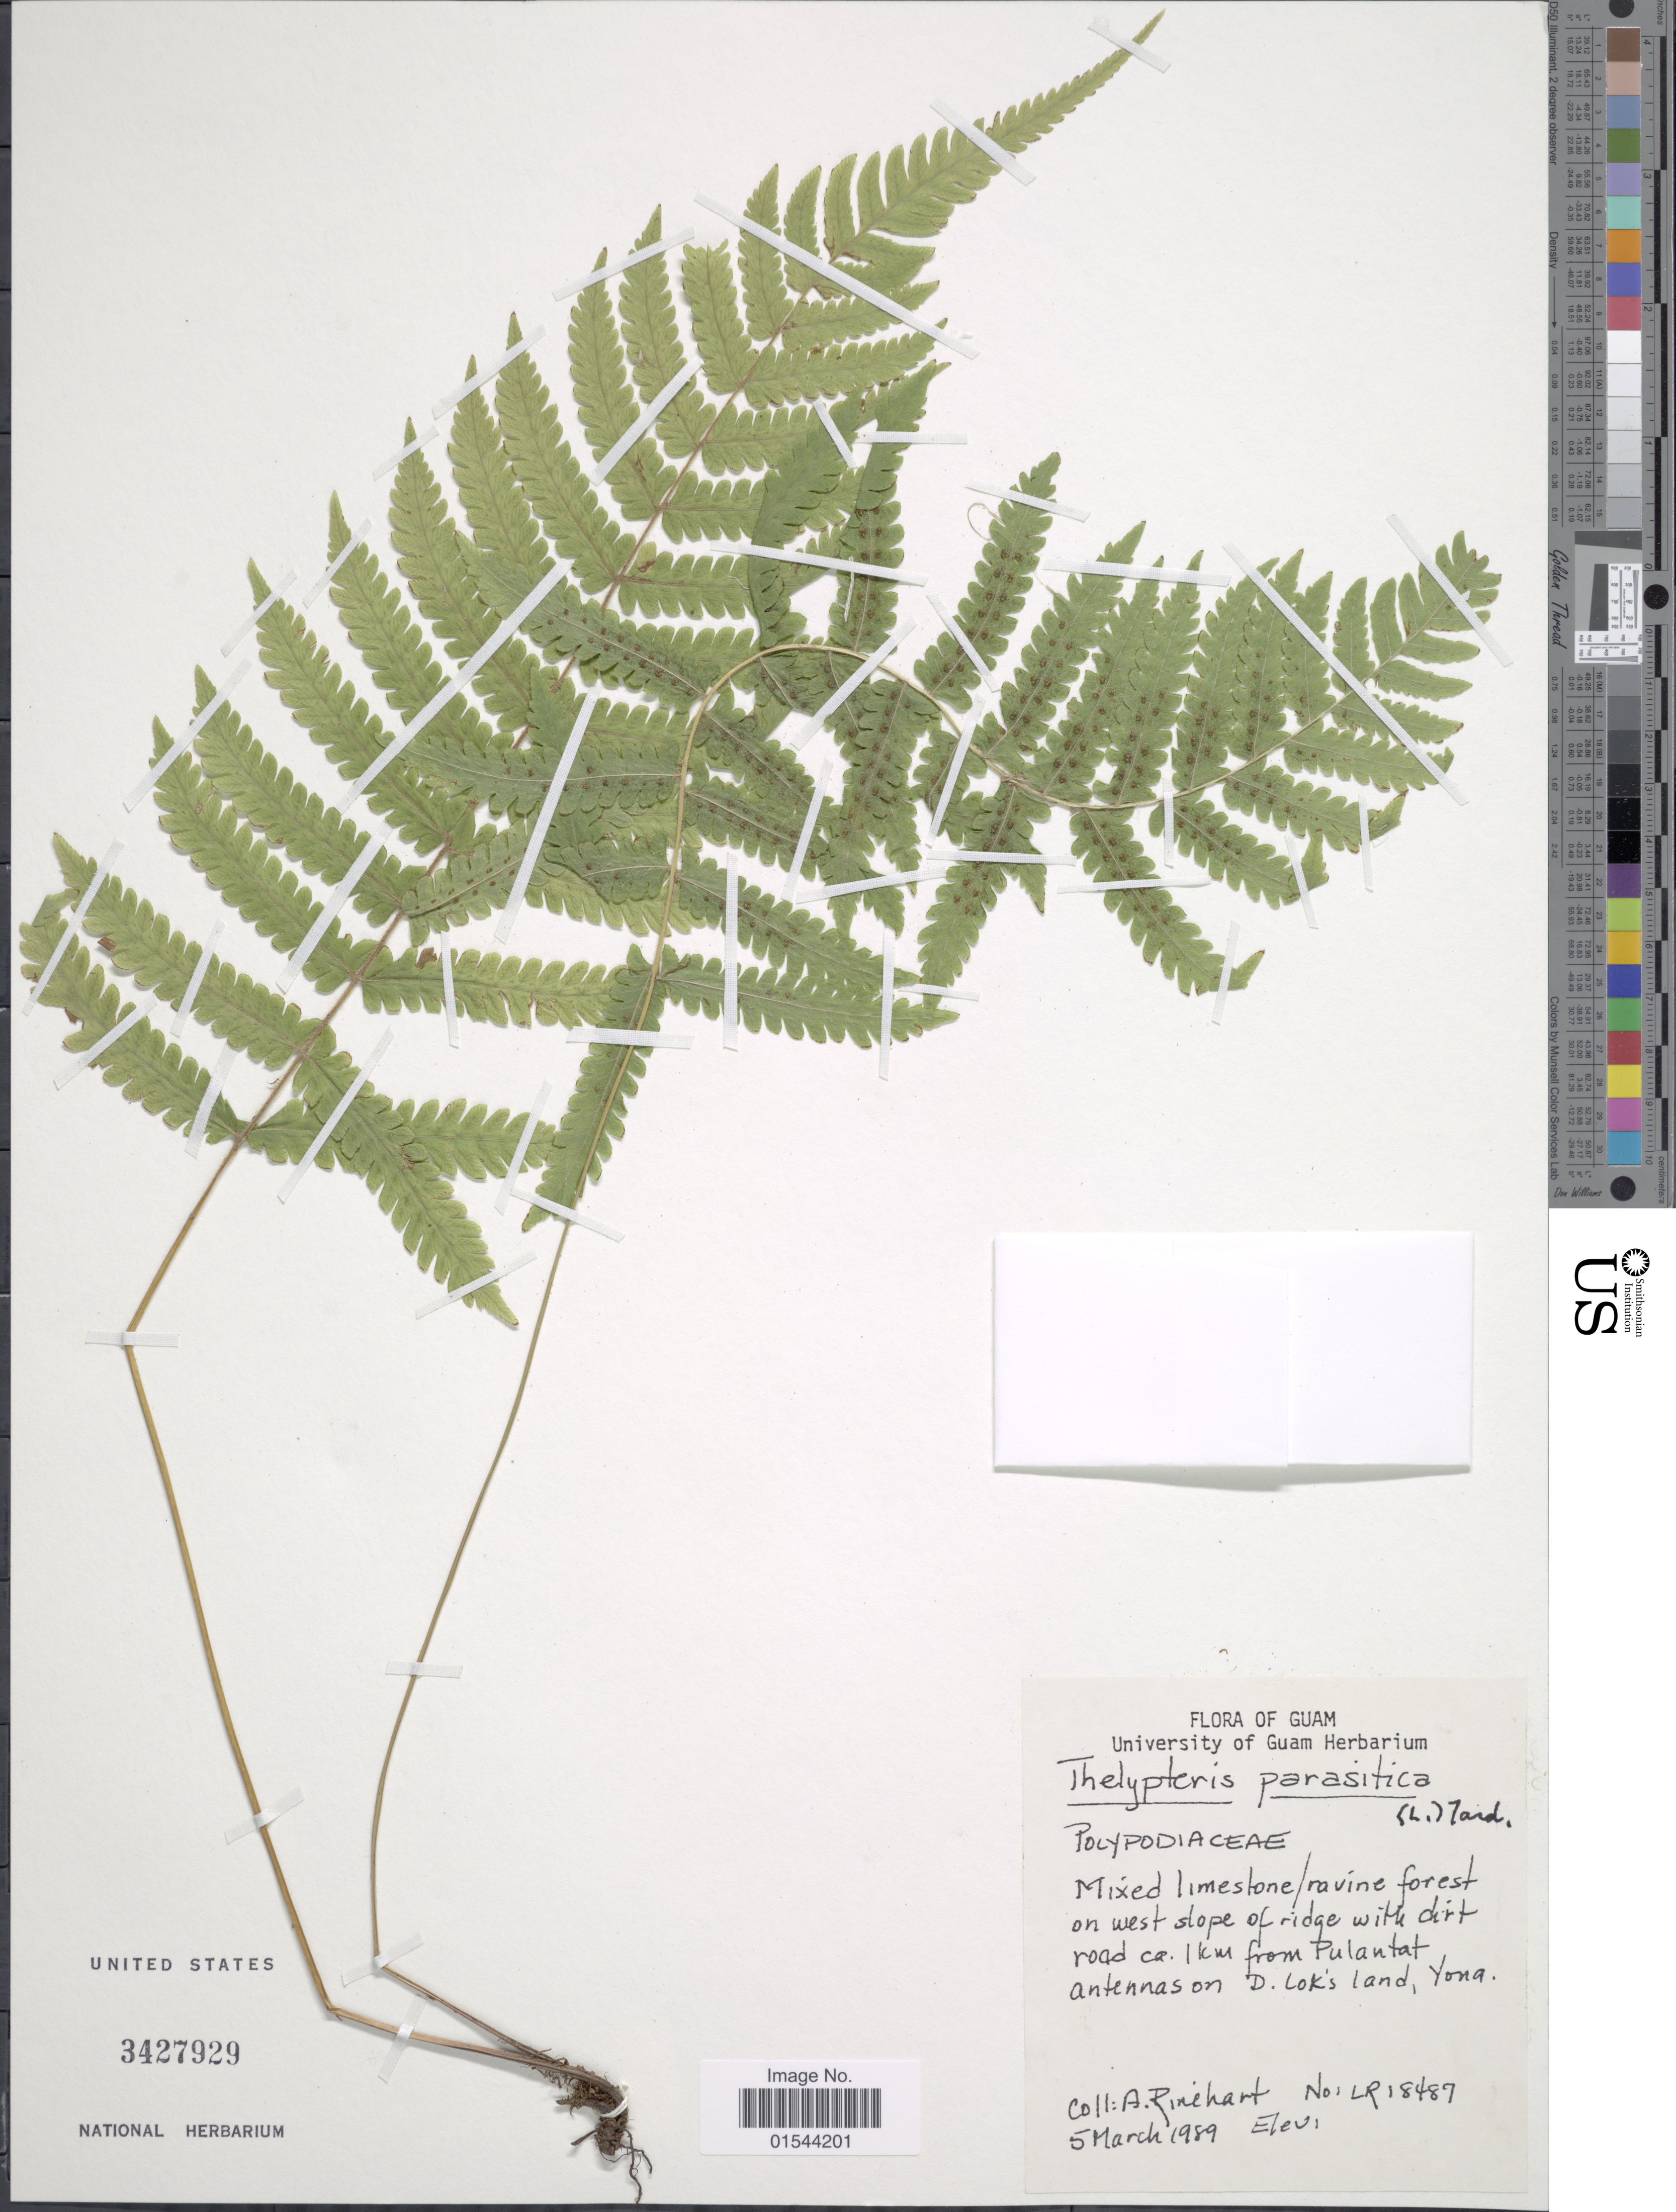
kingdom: Plantae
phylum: Tracheophyta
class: Polypodiopsida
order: Polypodiales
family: Thelypteridaceae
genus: Christella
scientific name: Christella parasitica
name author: (L.) H. Lév.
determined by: Wagner, W. L., (BOT), Smithsonian Institution - National Museum of Natural History (UNITED STATES)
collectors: A. Rinehart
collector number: LR184897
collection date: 1989-03-05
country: Guam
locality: Mixed limestone/ravine forest on west slope of ridge with dirt road ca. 1 km from Pulantat Antennas on D. Lok's Land, Yona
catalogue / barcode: US 3427929